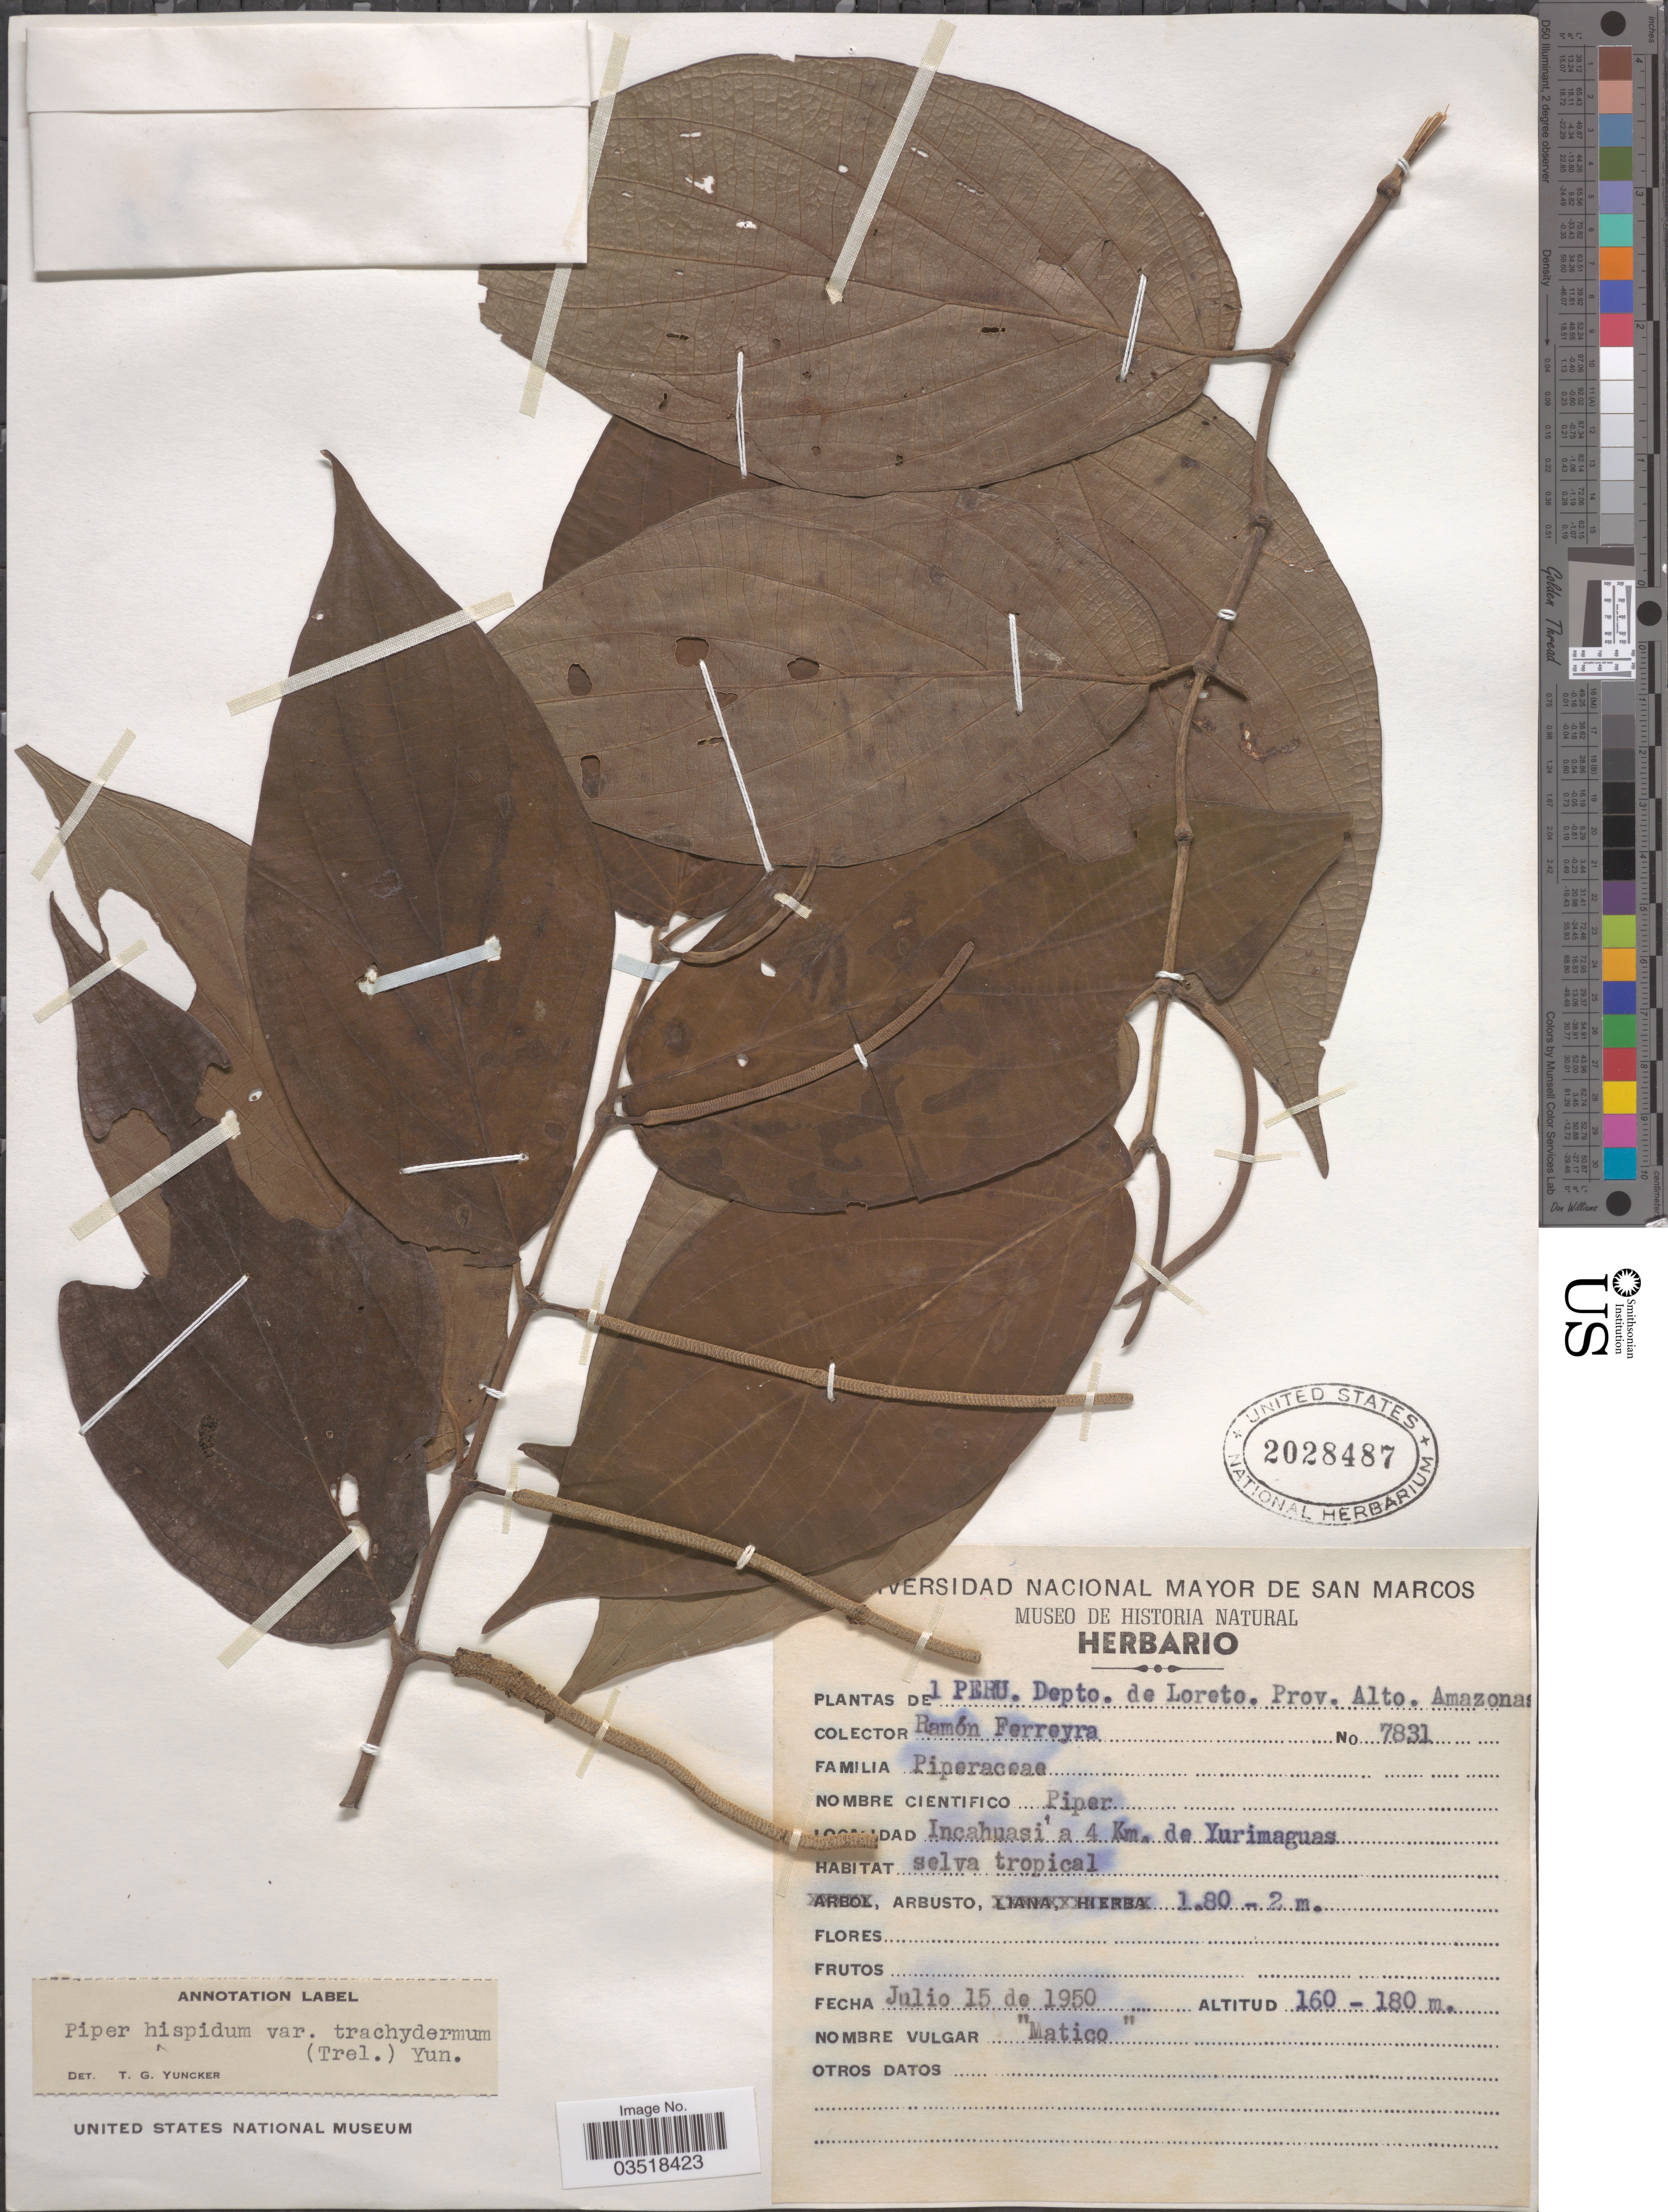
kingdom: Plantae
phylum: Tracheophyta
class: Magnoliopsida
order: Piperales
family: Piperaceae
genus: Piper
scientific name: Piper hispidum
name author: Sw.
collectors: R. A. Ferreyra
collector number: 7831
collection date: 1950-07-15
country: Peru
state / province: Loreto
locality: Depto. de Loreto. Prov. Alto Amazonas. Incahuasi a 4 Km. de Yurimaguas.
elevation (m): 160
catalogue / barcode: US 2028487